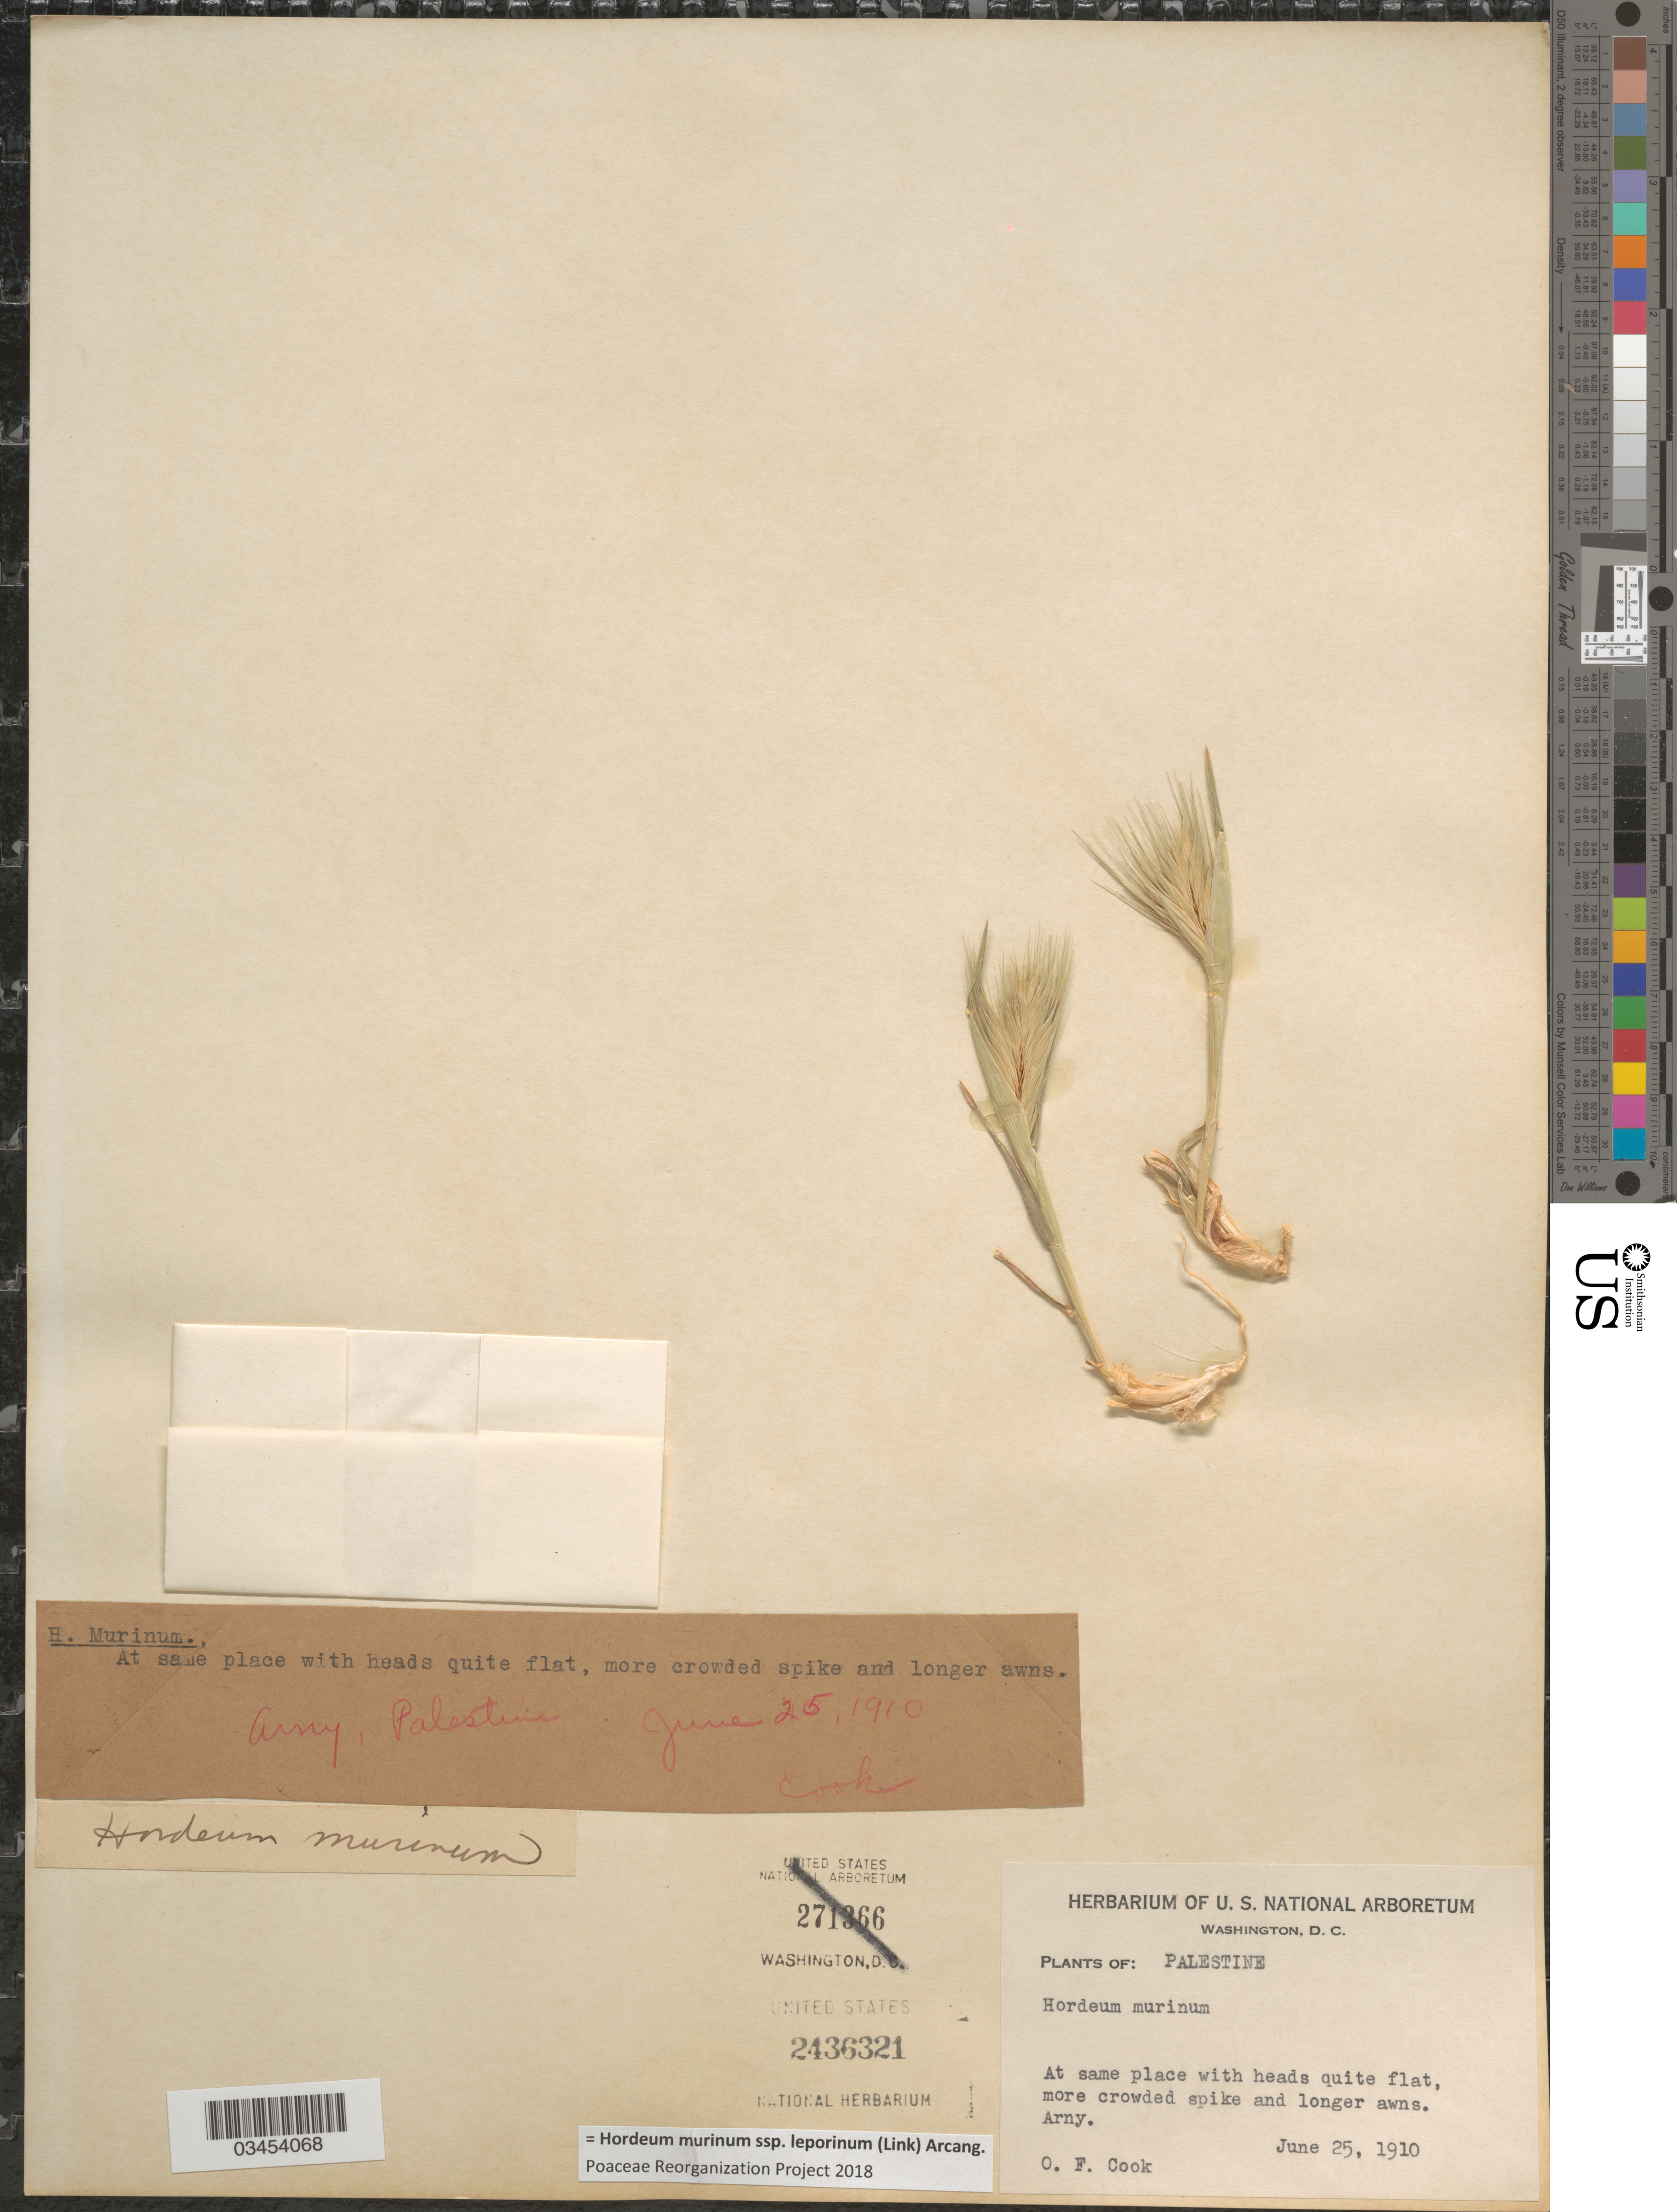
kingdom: Plantae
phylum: Tracheophyta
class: Liliopsida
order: Poales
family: Poaceae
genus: Hordeum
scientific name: Hordeum murinum subsp. leporinum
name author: (Link) Arcang.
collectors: O. F. Cook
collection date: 1910-06-25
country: Israel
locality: Palestine. Arny.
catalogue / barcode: US 2436321